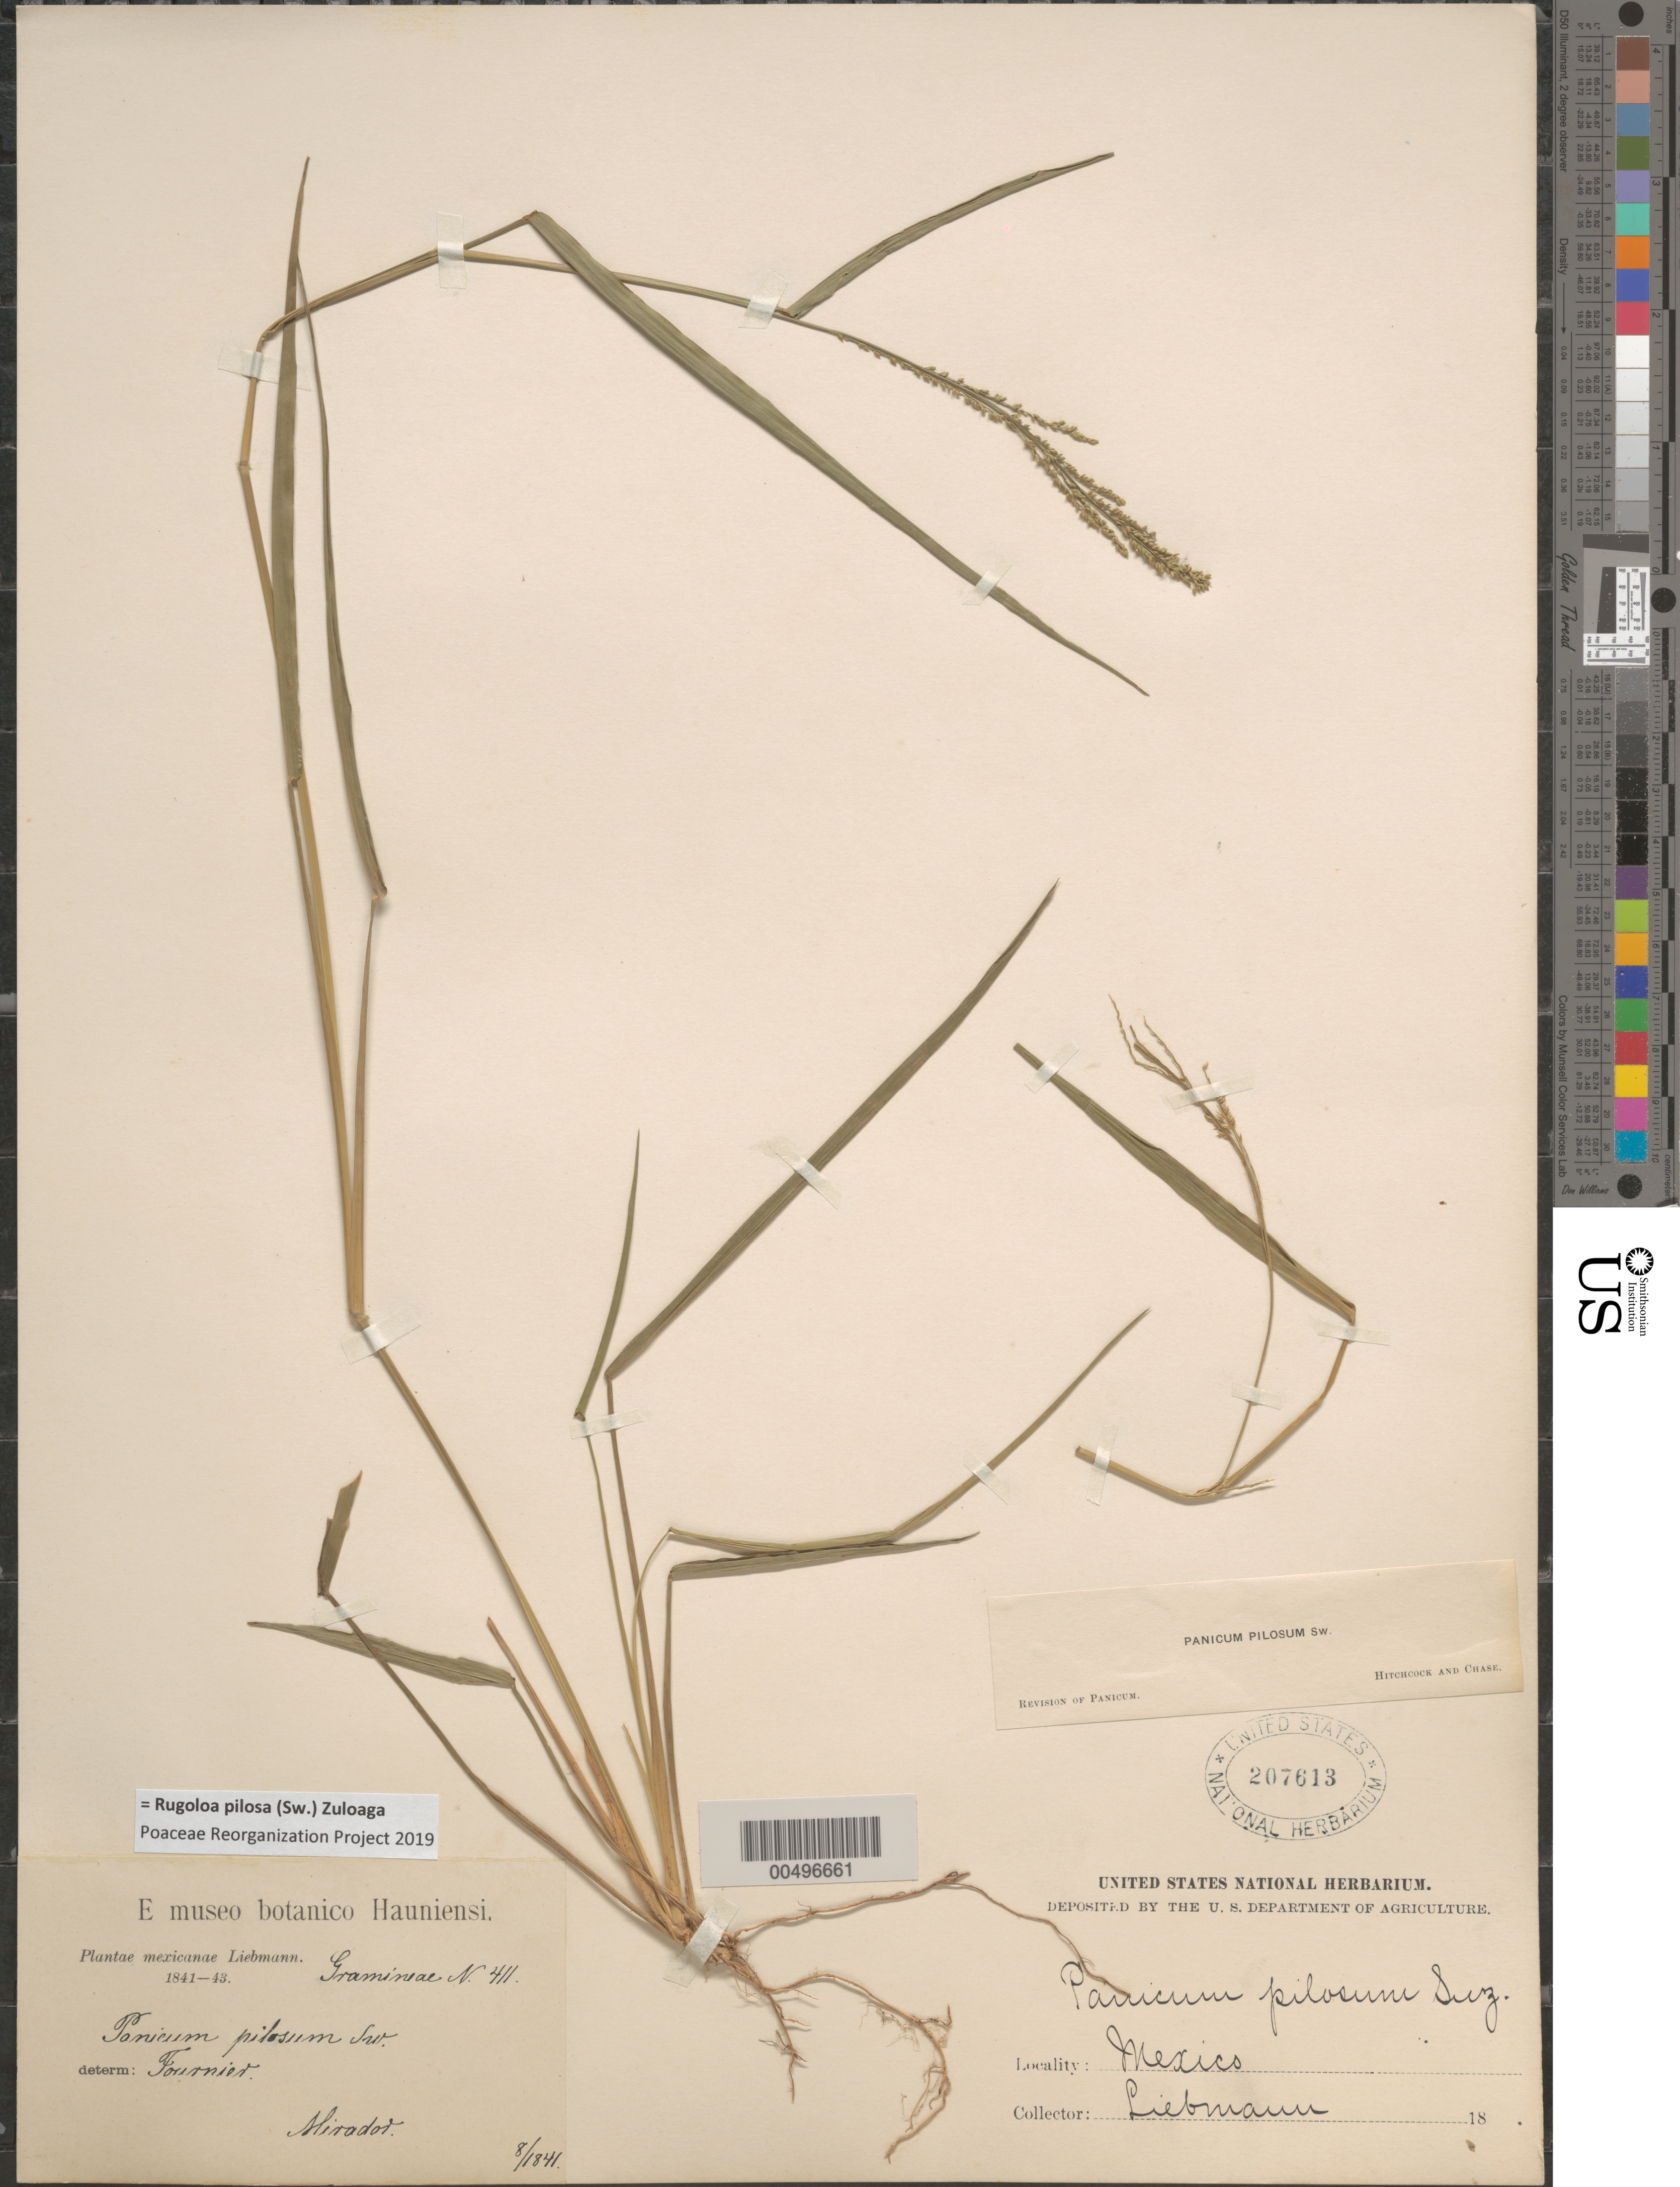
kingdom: Plantae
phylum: Tracheophyta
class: Liliopsida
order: Poales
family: Poaceae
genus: Panicum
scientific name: Panicum pilosum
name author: Sw.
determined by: Hitchcock, A. S.; Chase, [M.] A.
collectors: F. M. Liebmann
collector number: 411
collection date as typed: Aug 1841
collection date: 1841-08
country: Mexico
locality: Mirador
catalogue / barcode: US 207613